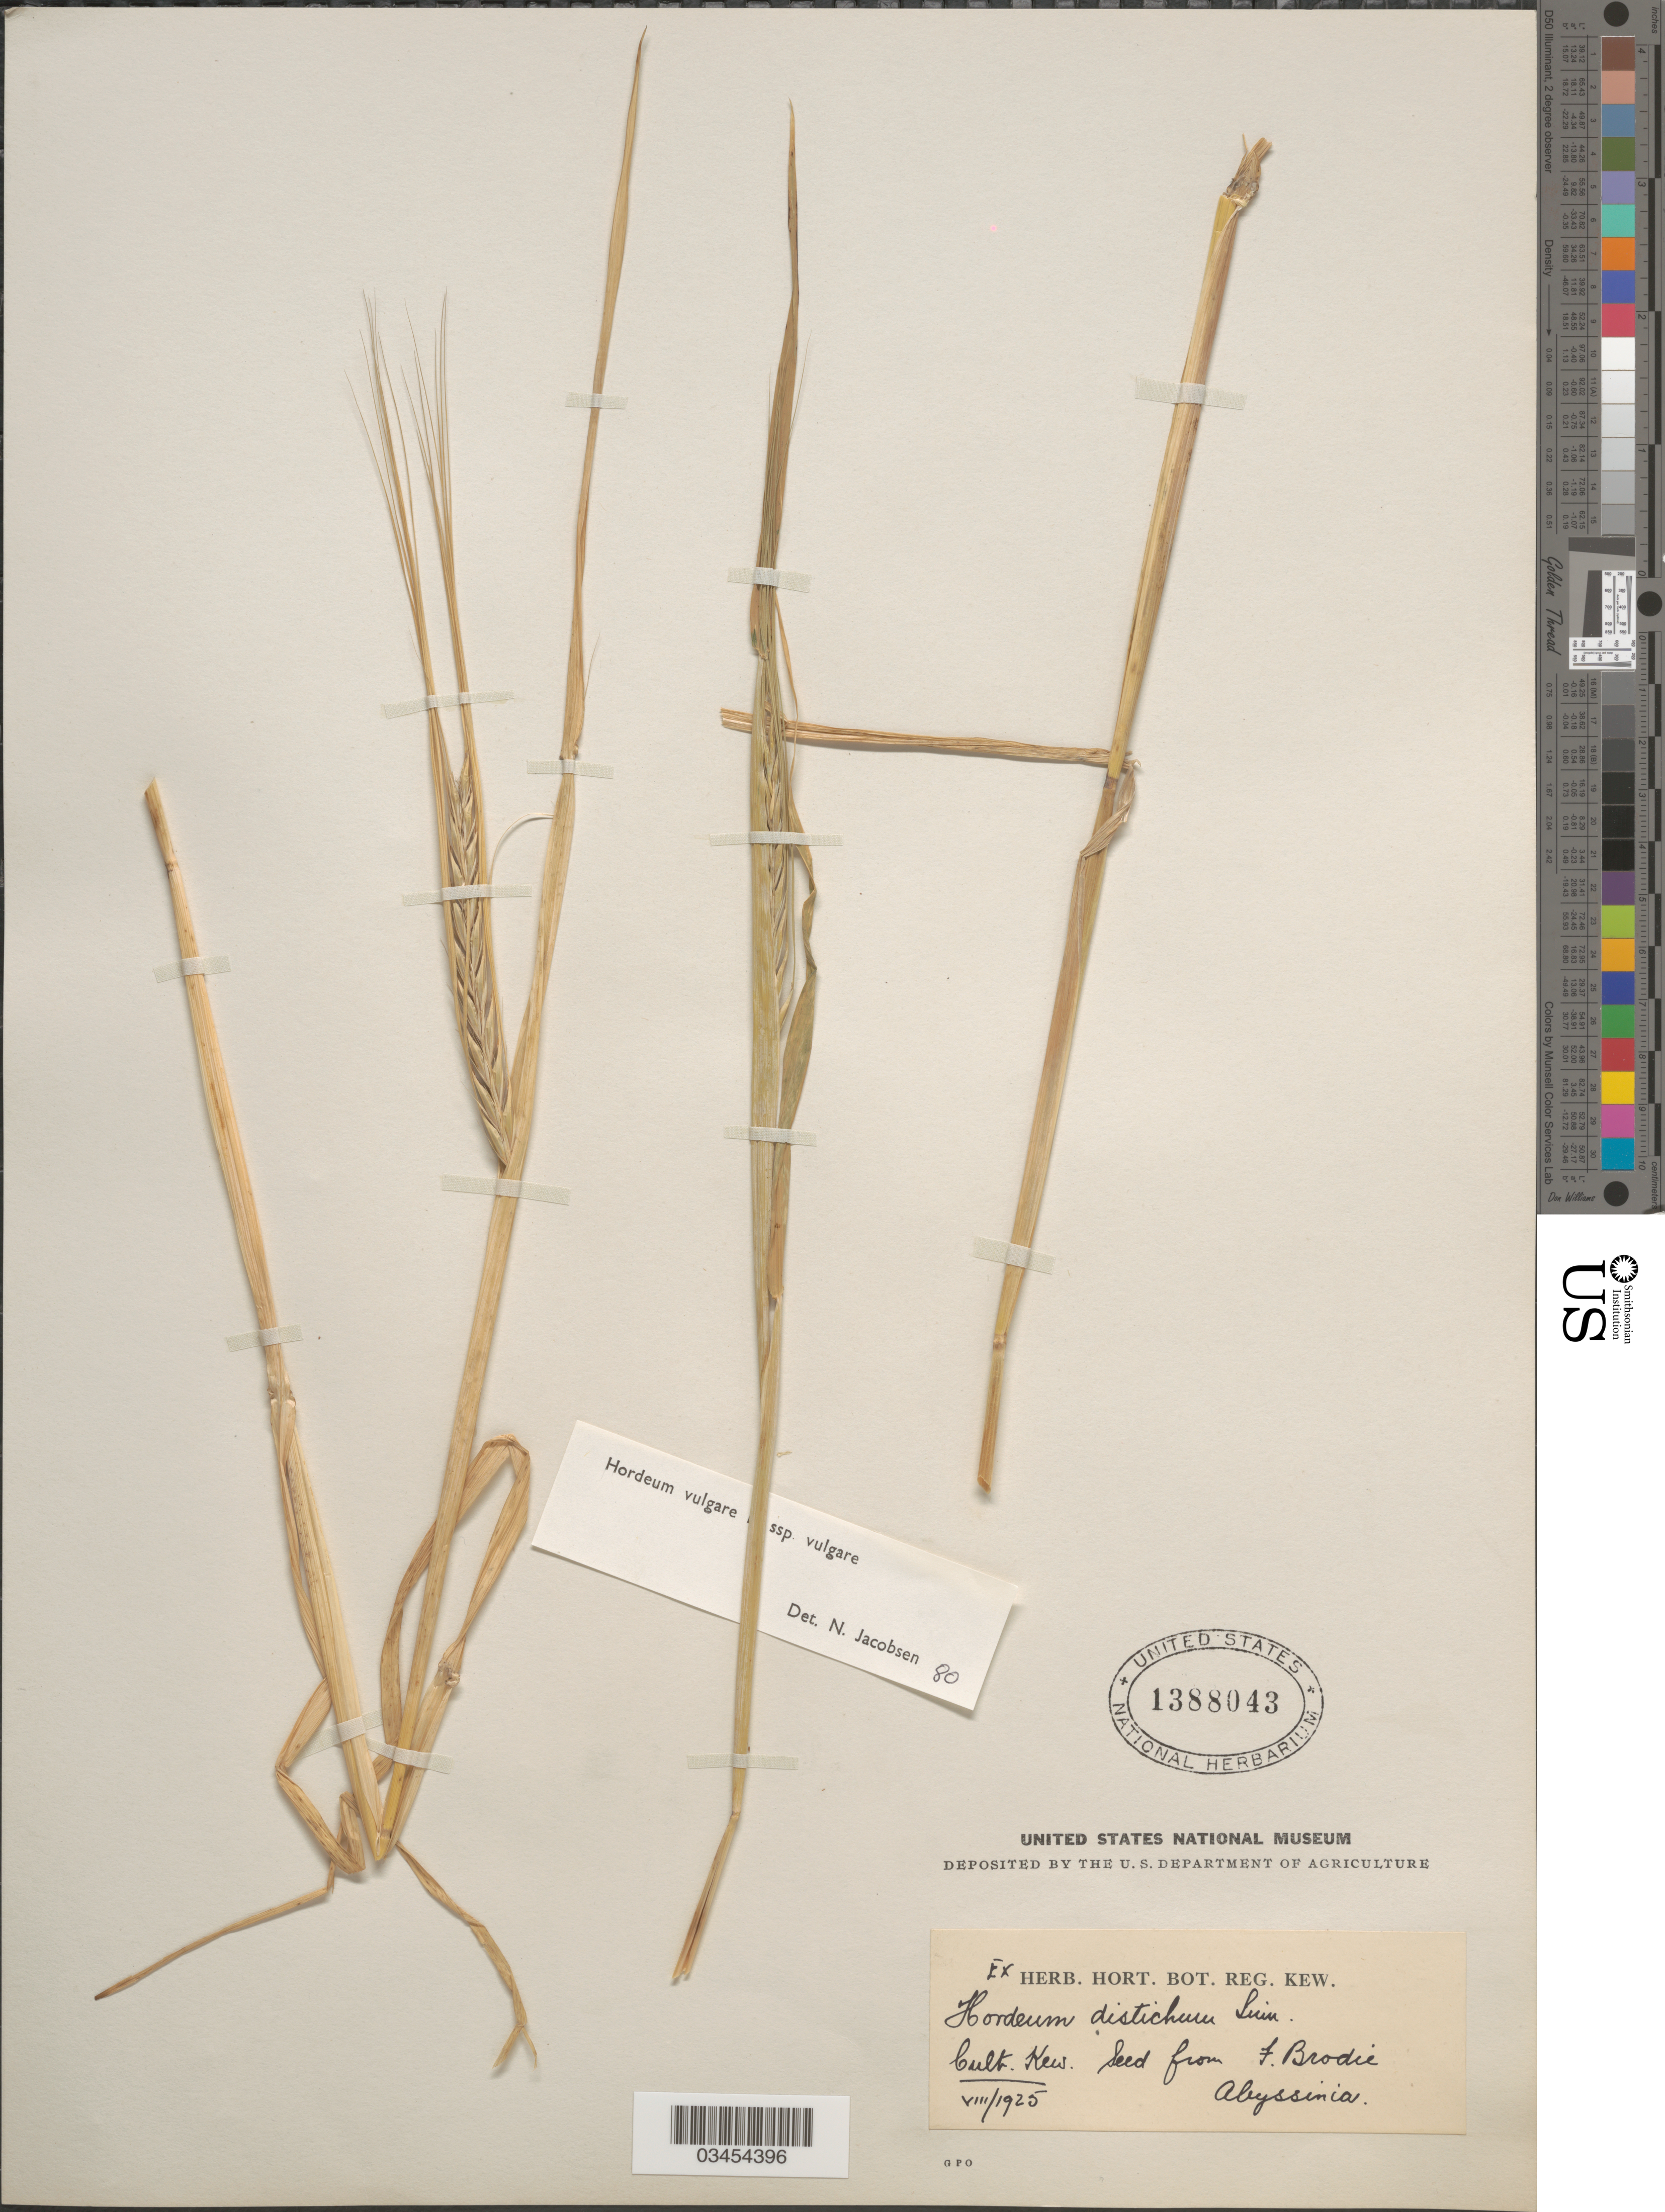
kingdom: Plantae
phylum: Tracheophyta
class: Liliopsida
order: Poales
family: Poaceae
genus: Hordeum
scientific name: Hordeum vulgare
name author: L.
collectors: Ex herb. Hort. Bot. Reg. Kew.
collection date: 1925-08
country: United Kingdom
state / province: England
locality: Cult. Kew.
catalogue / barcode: US 1388043